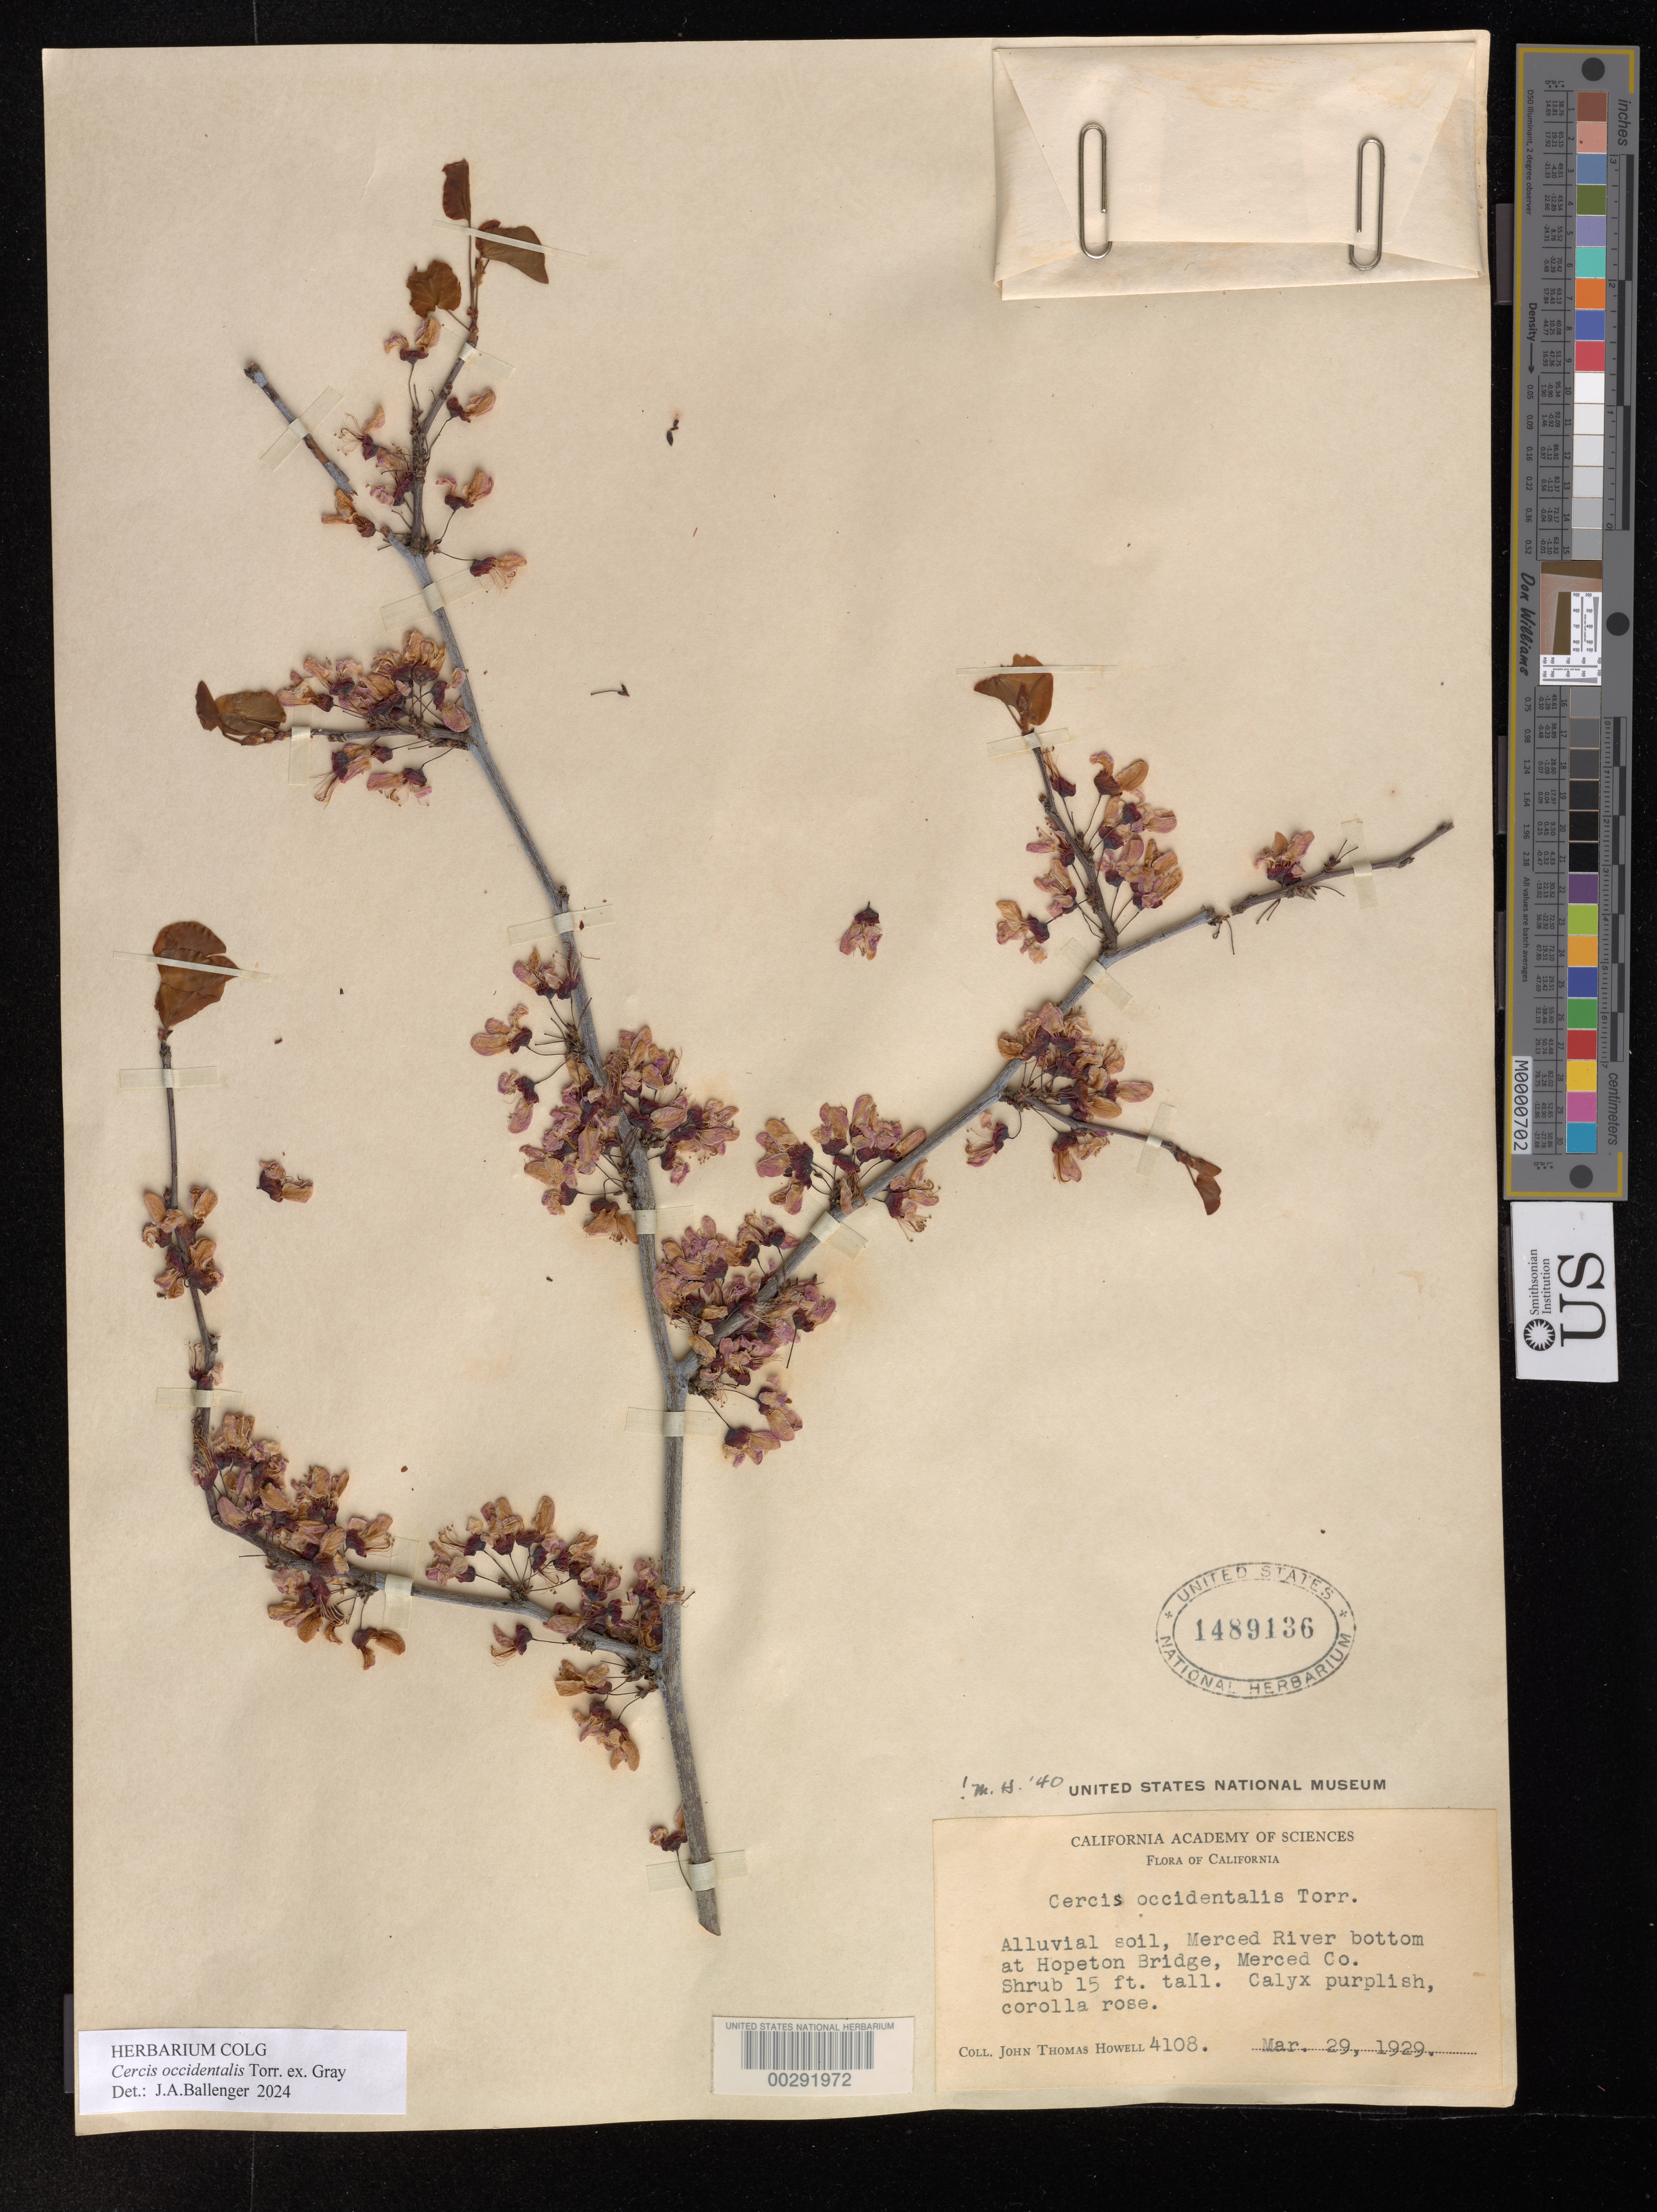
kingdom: Plantae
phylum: Tracheophyta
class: Magnoliopsida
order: Fabales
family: Fabaceae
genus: Cercis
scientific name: Cercis occidentalis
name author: Torr. ex A. Gray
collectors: J. T. Howell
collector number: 4108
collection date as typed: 29 Mar 1929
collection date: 1929-03-29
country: United States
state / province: California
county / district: Merced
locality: Merced river bottom at hopeton bridge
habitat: Alluvial soil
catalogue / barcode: US 1489136